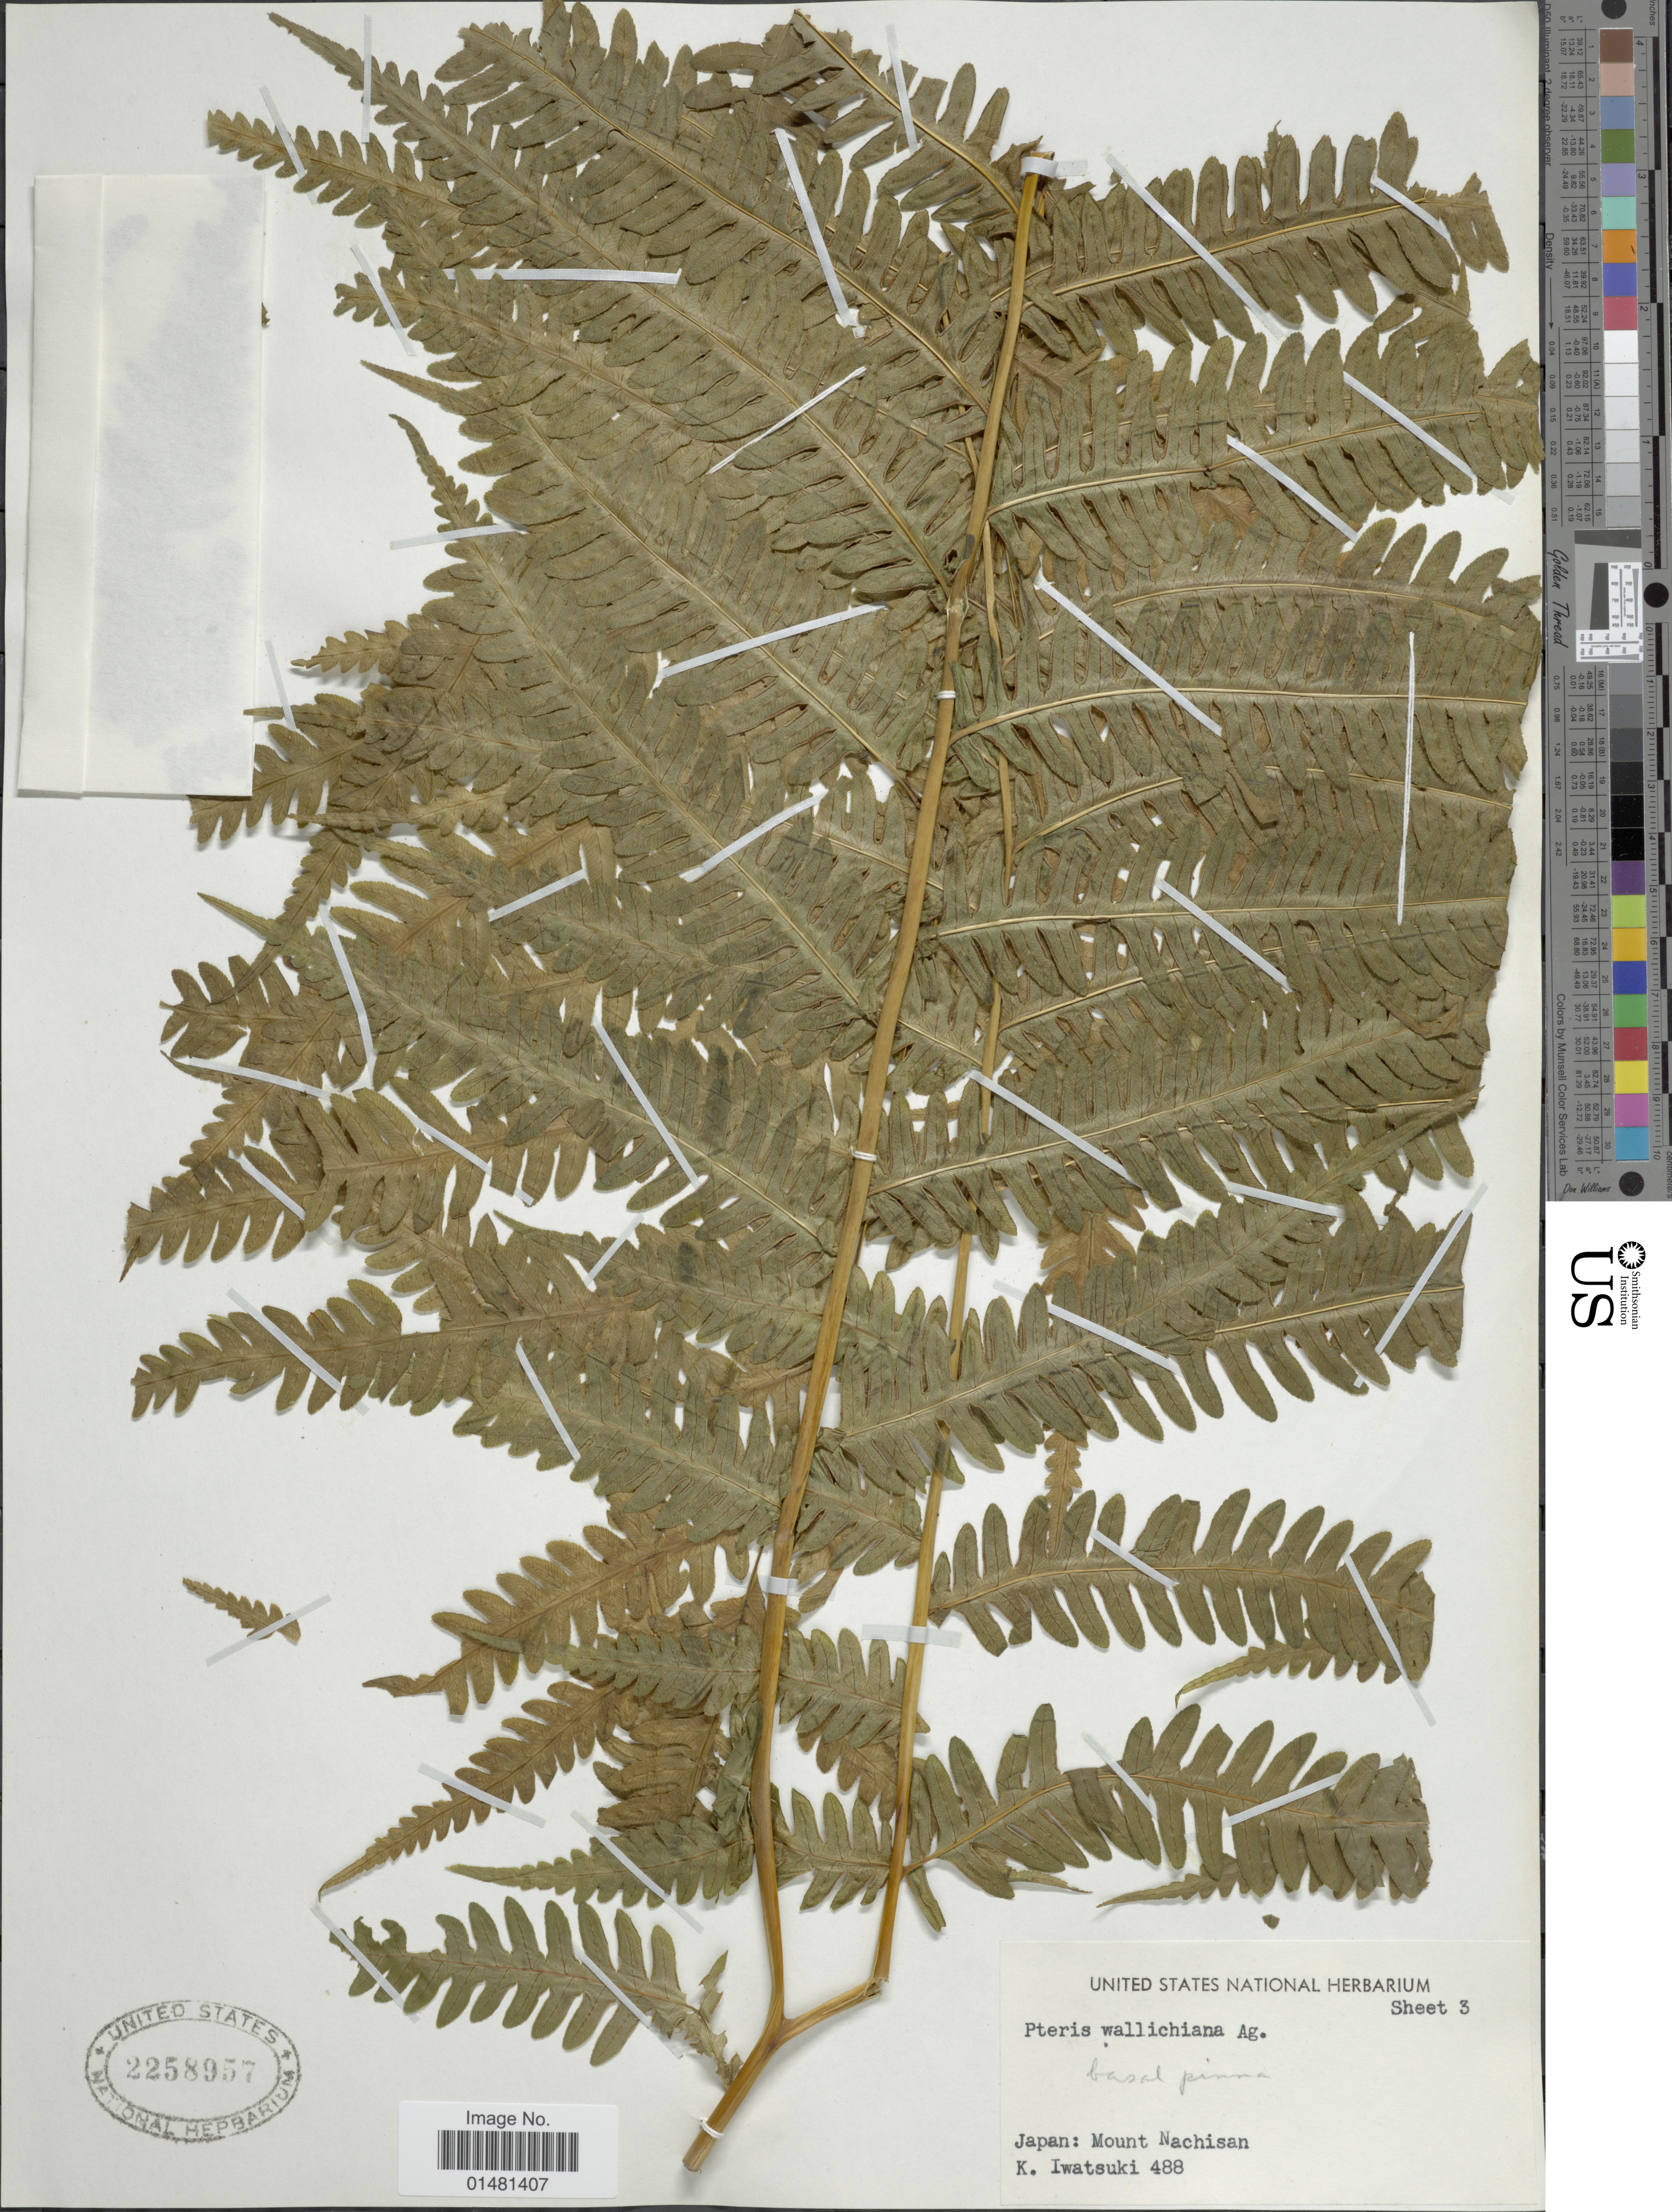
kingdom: Plantae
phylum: Tracheophyta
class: Polypodiopsida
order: Polypodiales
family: Pteridaceae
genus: Pteris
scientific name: Pteris wallichiana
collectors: K. Iwatsuki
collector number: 488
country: Japan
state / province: Wakayama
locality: Mount Nachisan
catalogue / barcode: US 2258957